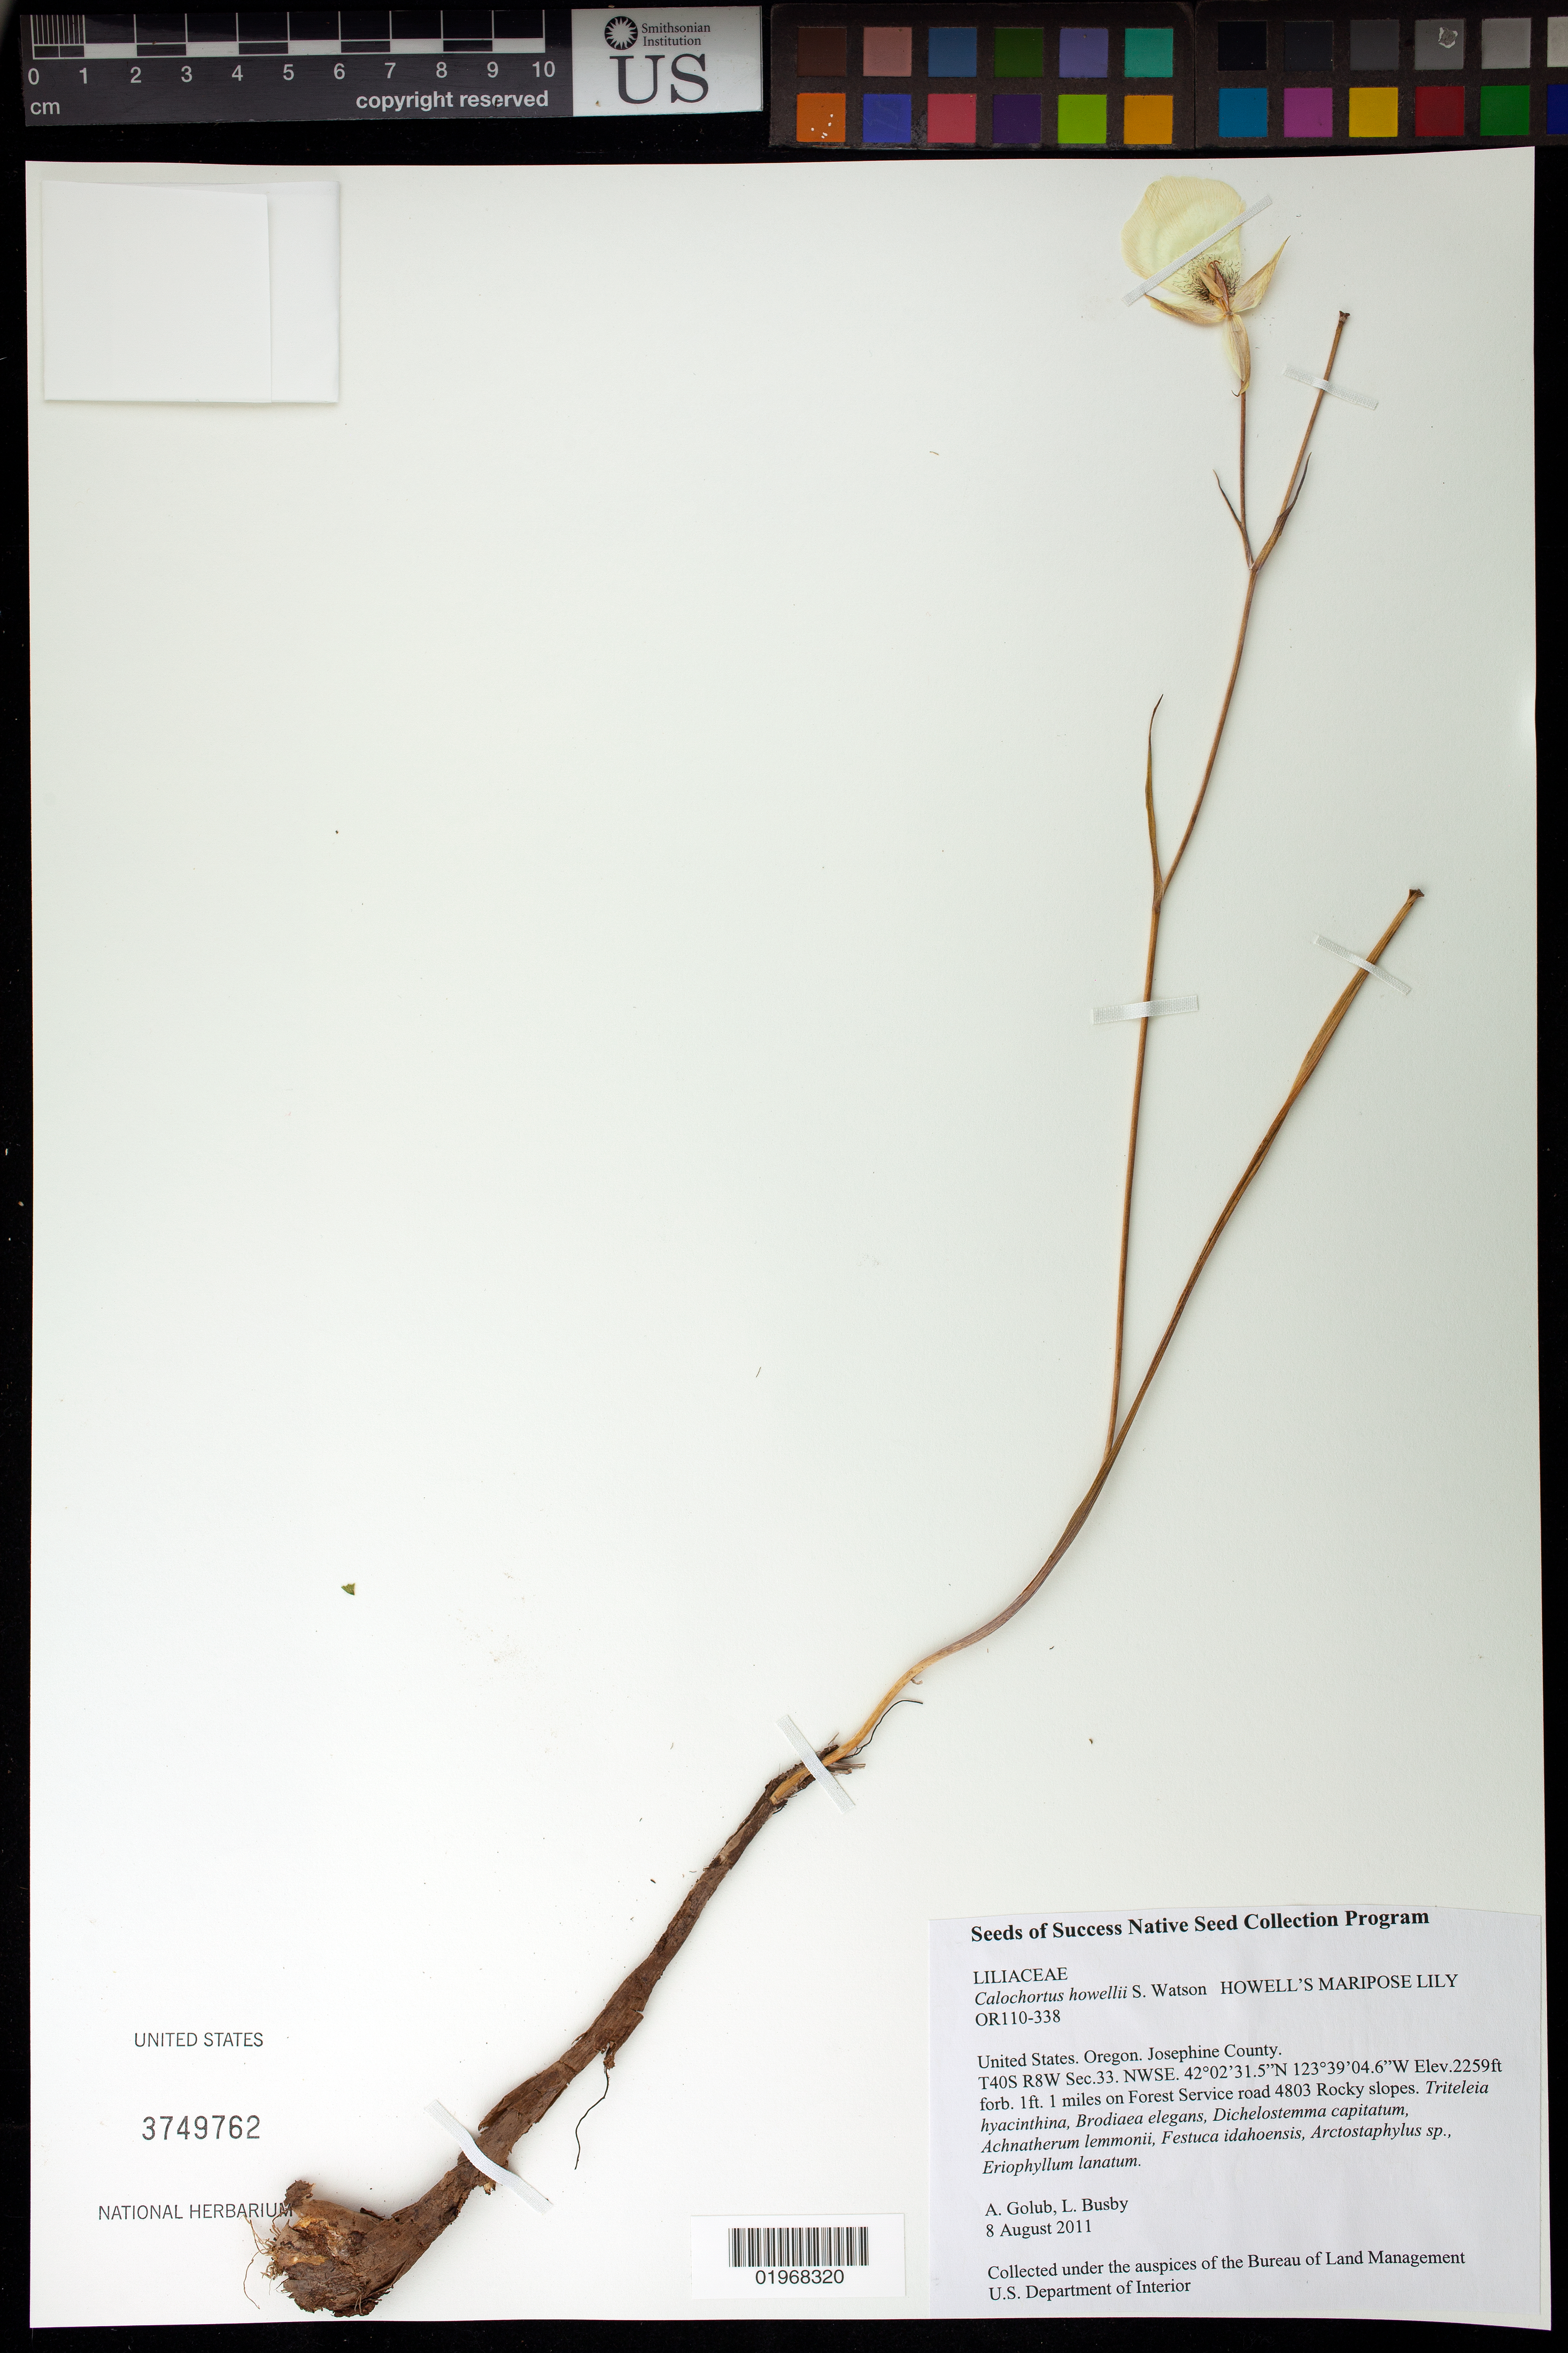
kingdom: Plantae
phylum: Tracheophyta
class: Liliopsida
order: Liliales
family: Liliaceae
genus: Calochortus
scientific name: Calochortus howellii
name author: S. Watson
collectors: A. Golub & L. Busby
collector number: OR110-338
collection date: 2011-08-08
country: United States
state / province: Oregon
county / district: Josephine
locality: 1 mi. on Forest Service Rd 4803.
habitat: Rocky slopes. With Brodiaea elegans, Festuca idahoensis, Arctostaphylus sp., ect.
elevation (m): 689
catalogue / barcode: US 3749762